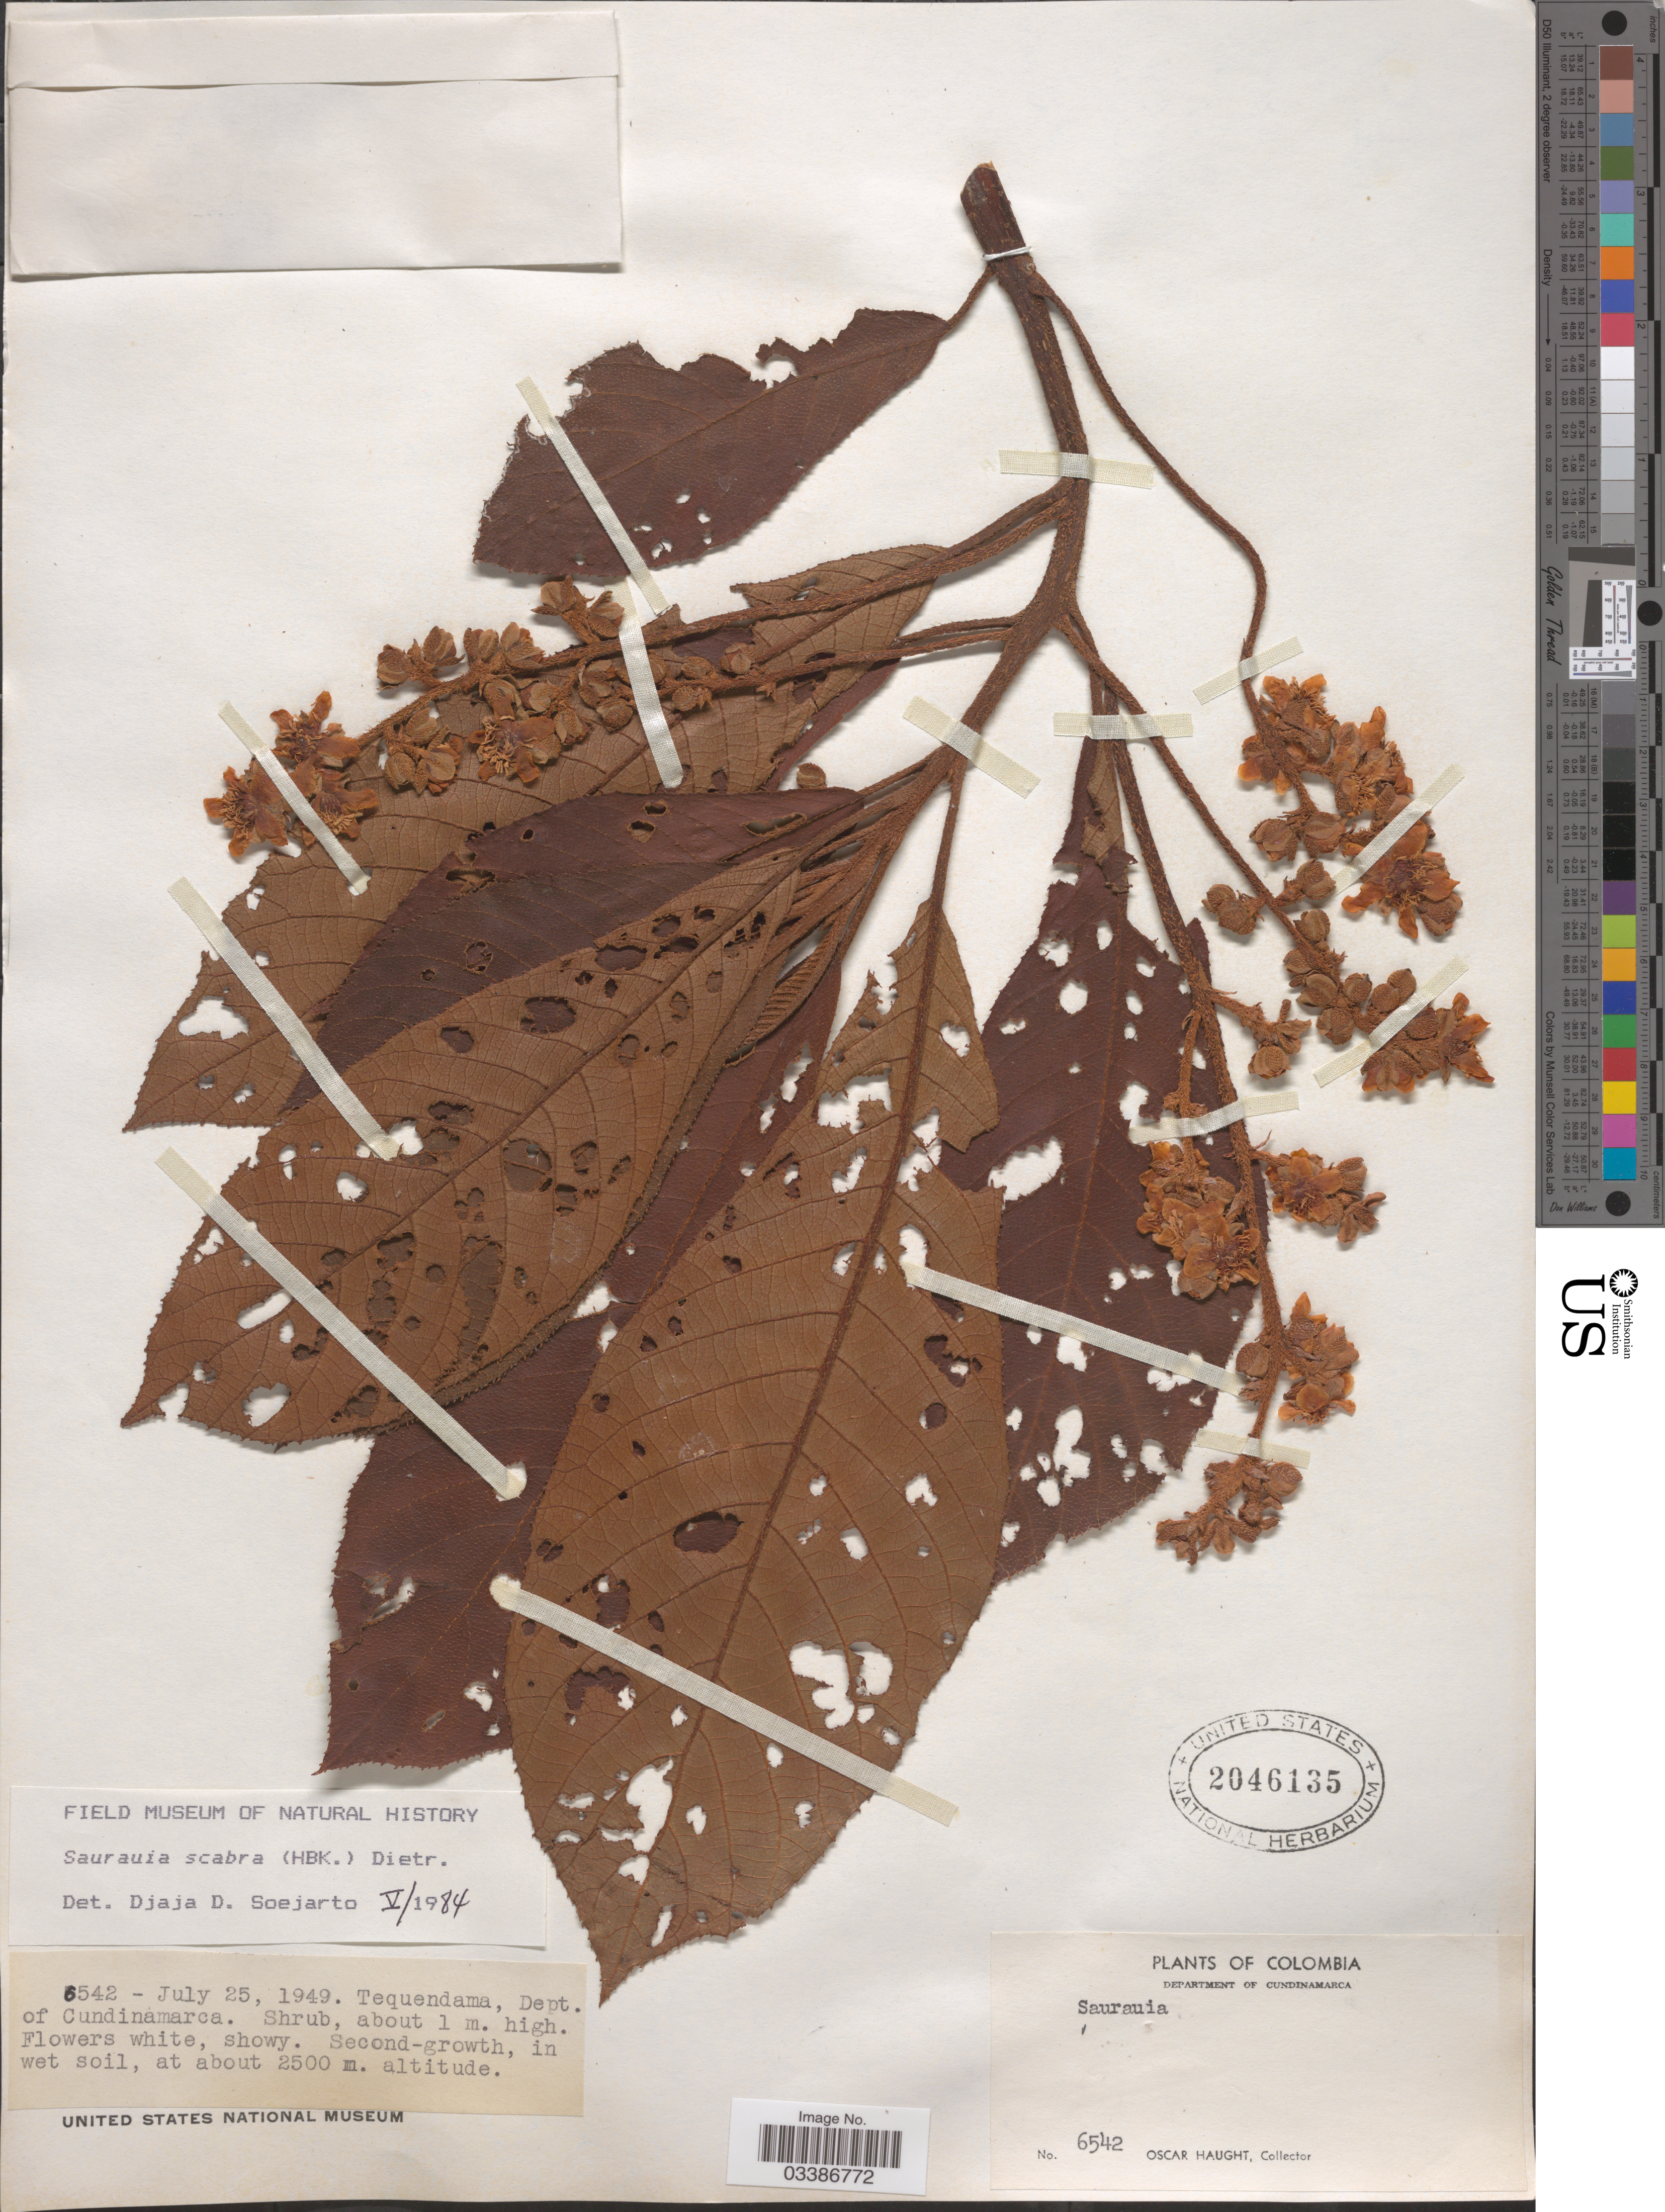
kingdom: Plantae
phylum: Tracheophyta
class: Magnoliopsida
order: Ericales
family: Actinidiaceae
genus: Saurauia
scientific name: Saurauia scabra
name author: (Kunth) D. Dietr.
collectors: O. Haught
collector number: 6542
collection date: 1949-07-25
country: Colombia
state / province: Cundinamarca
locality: Tequendama, Dept. of Cundinamarca.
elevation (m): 2500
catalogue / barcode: US 2046135